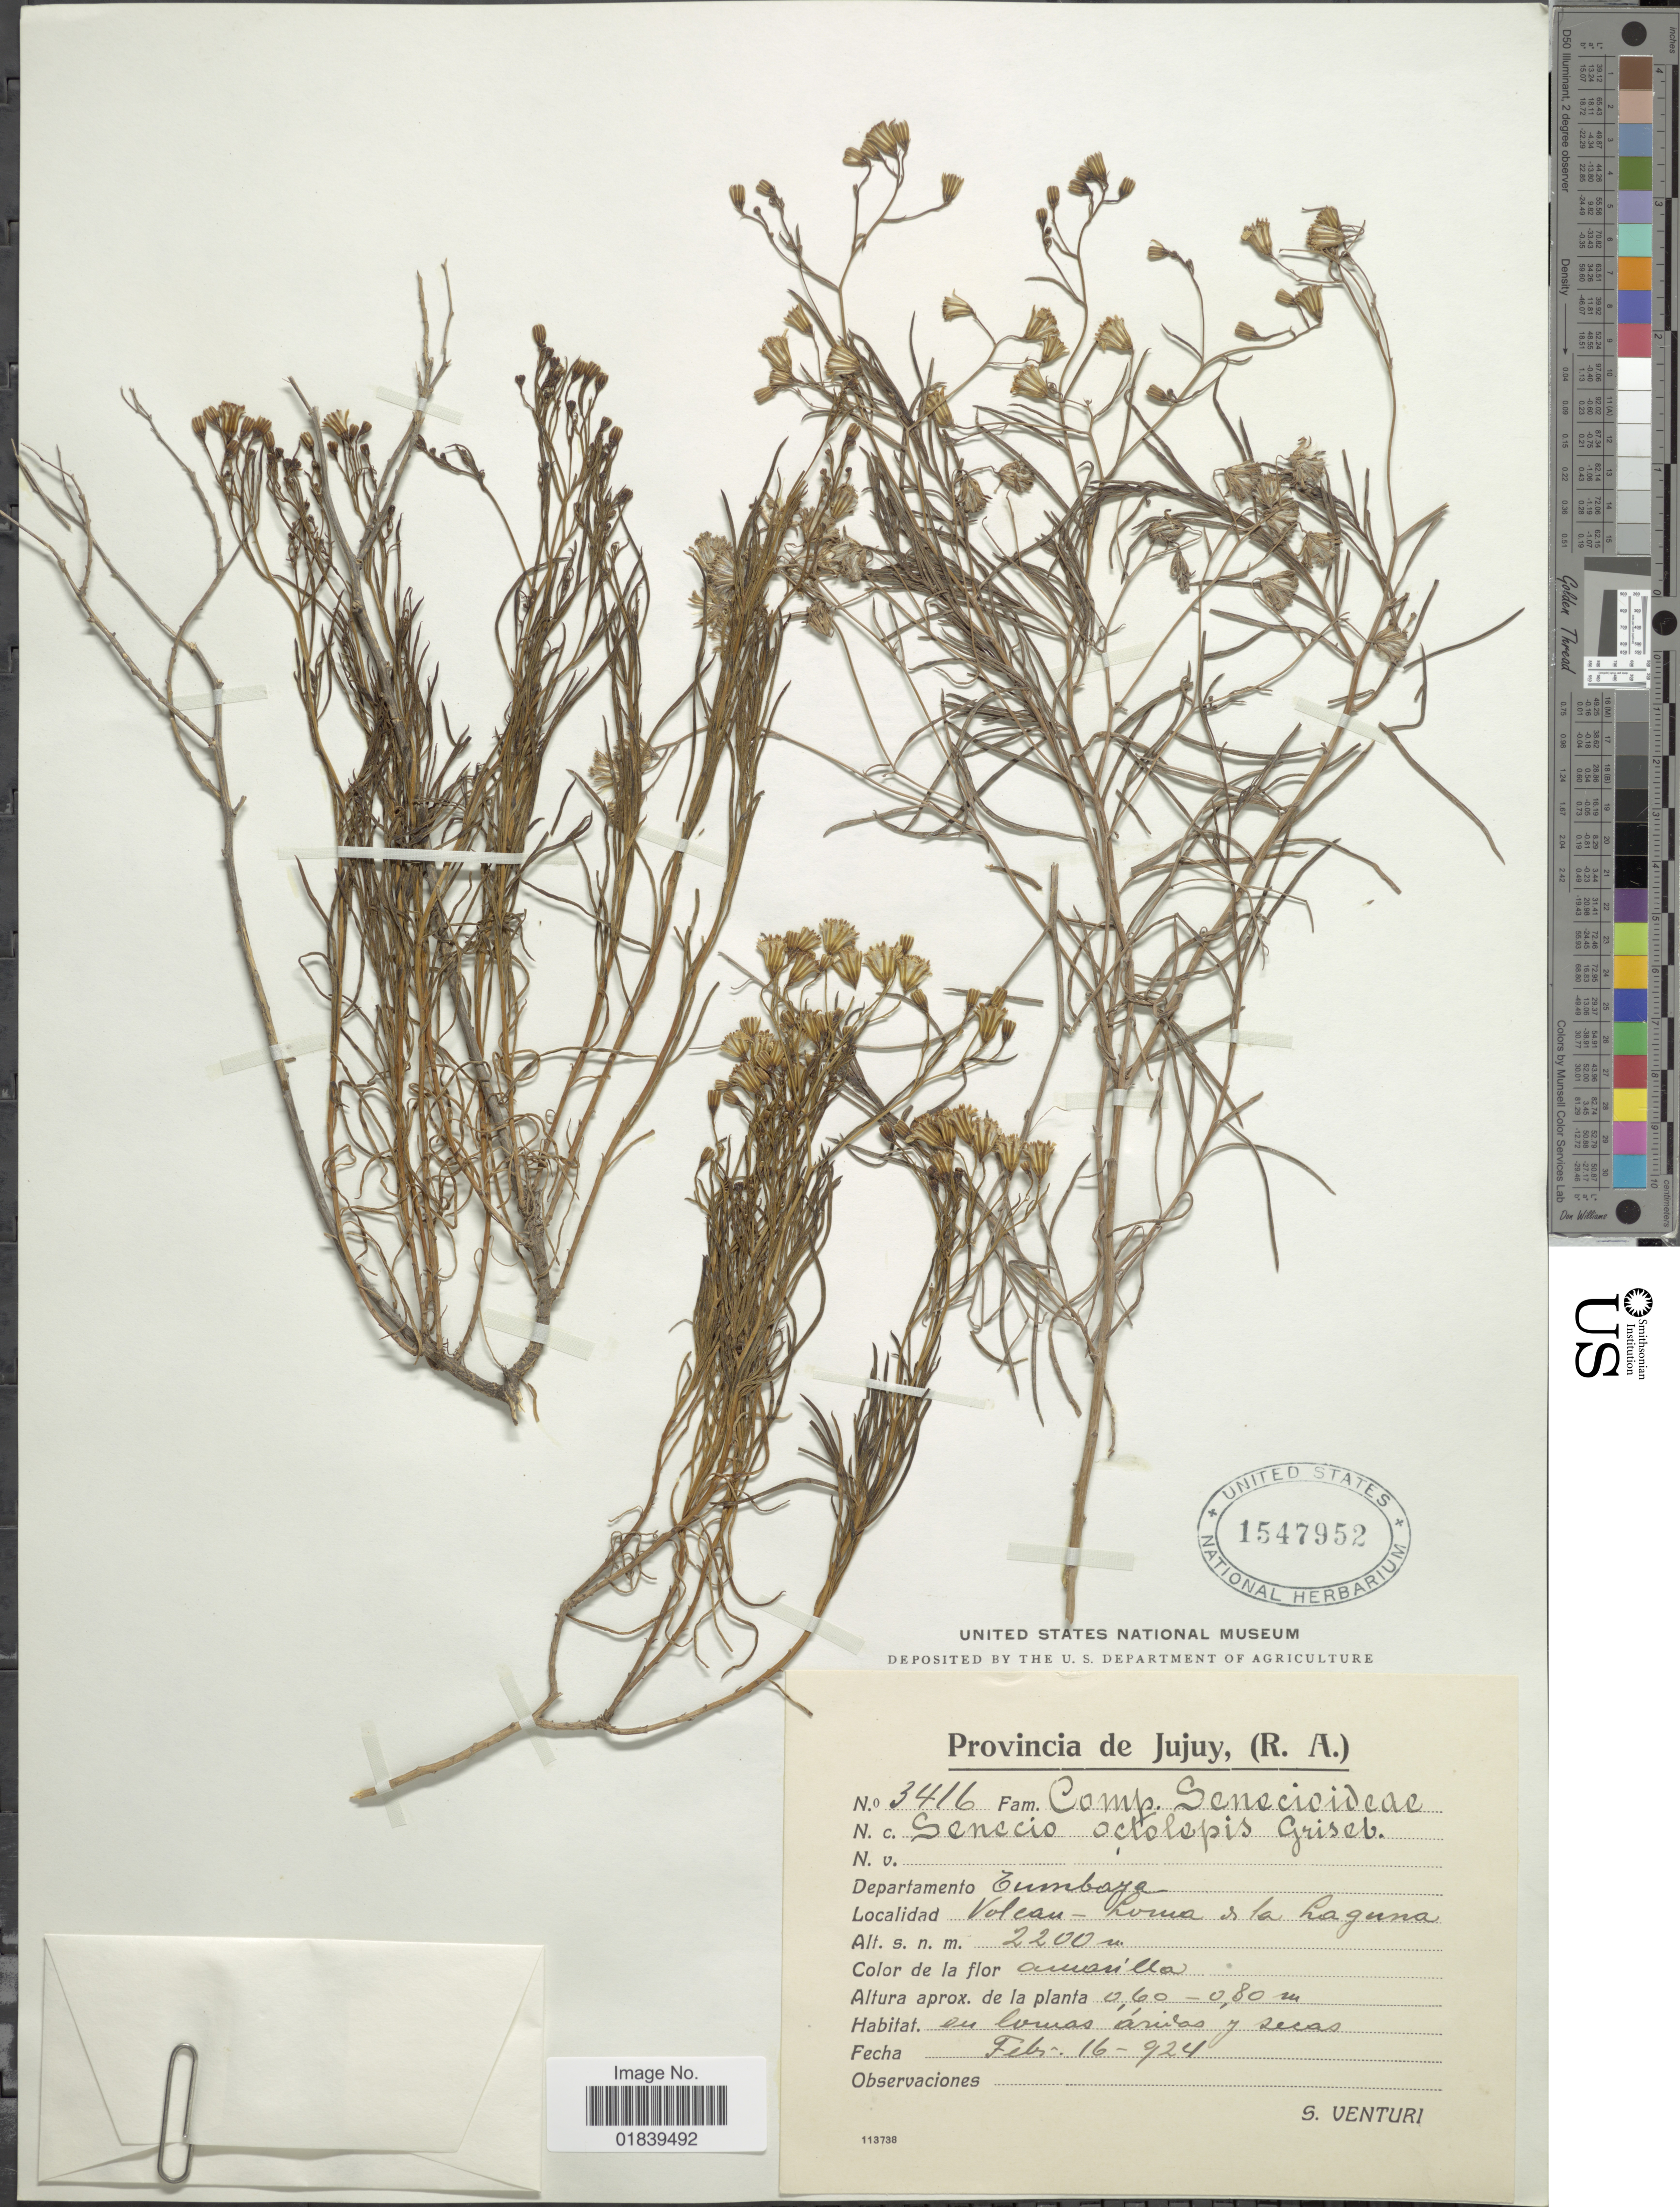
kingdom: Plantae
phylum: Tracheophyta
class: Magnoliopsida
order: Asterales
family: Asteraceae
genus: Senecio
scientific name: Senecio octolepis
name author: Griseb.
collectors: S. Venturi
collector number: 3416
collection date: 1924-02-16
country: Argentina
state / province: Jujuy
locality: Provincia de Jujuy, (R. A). Departamento Tumbaze, Volcan-Loma de la Laguna.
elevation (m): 2200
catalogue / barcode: US 1547952